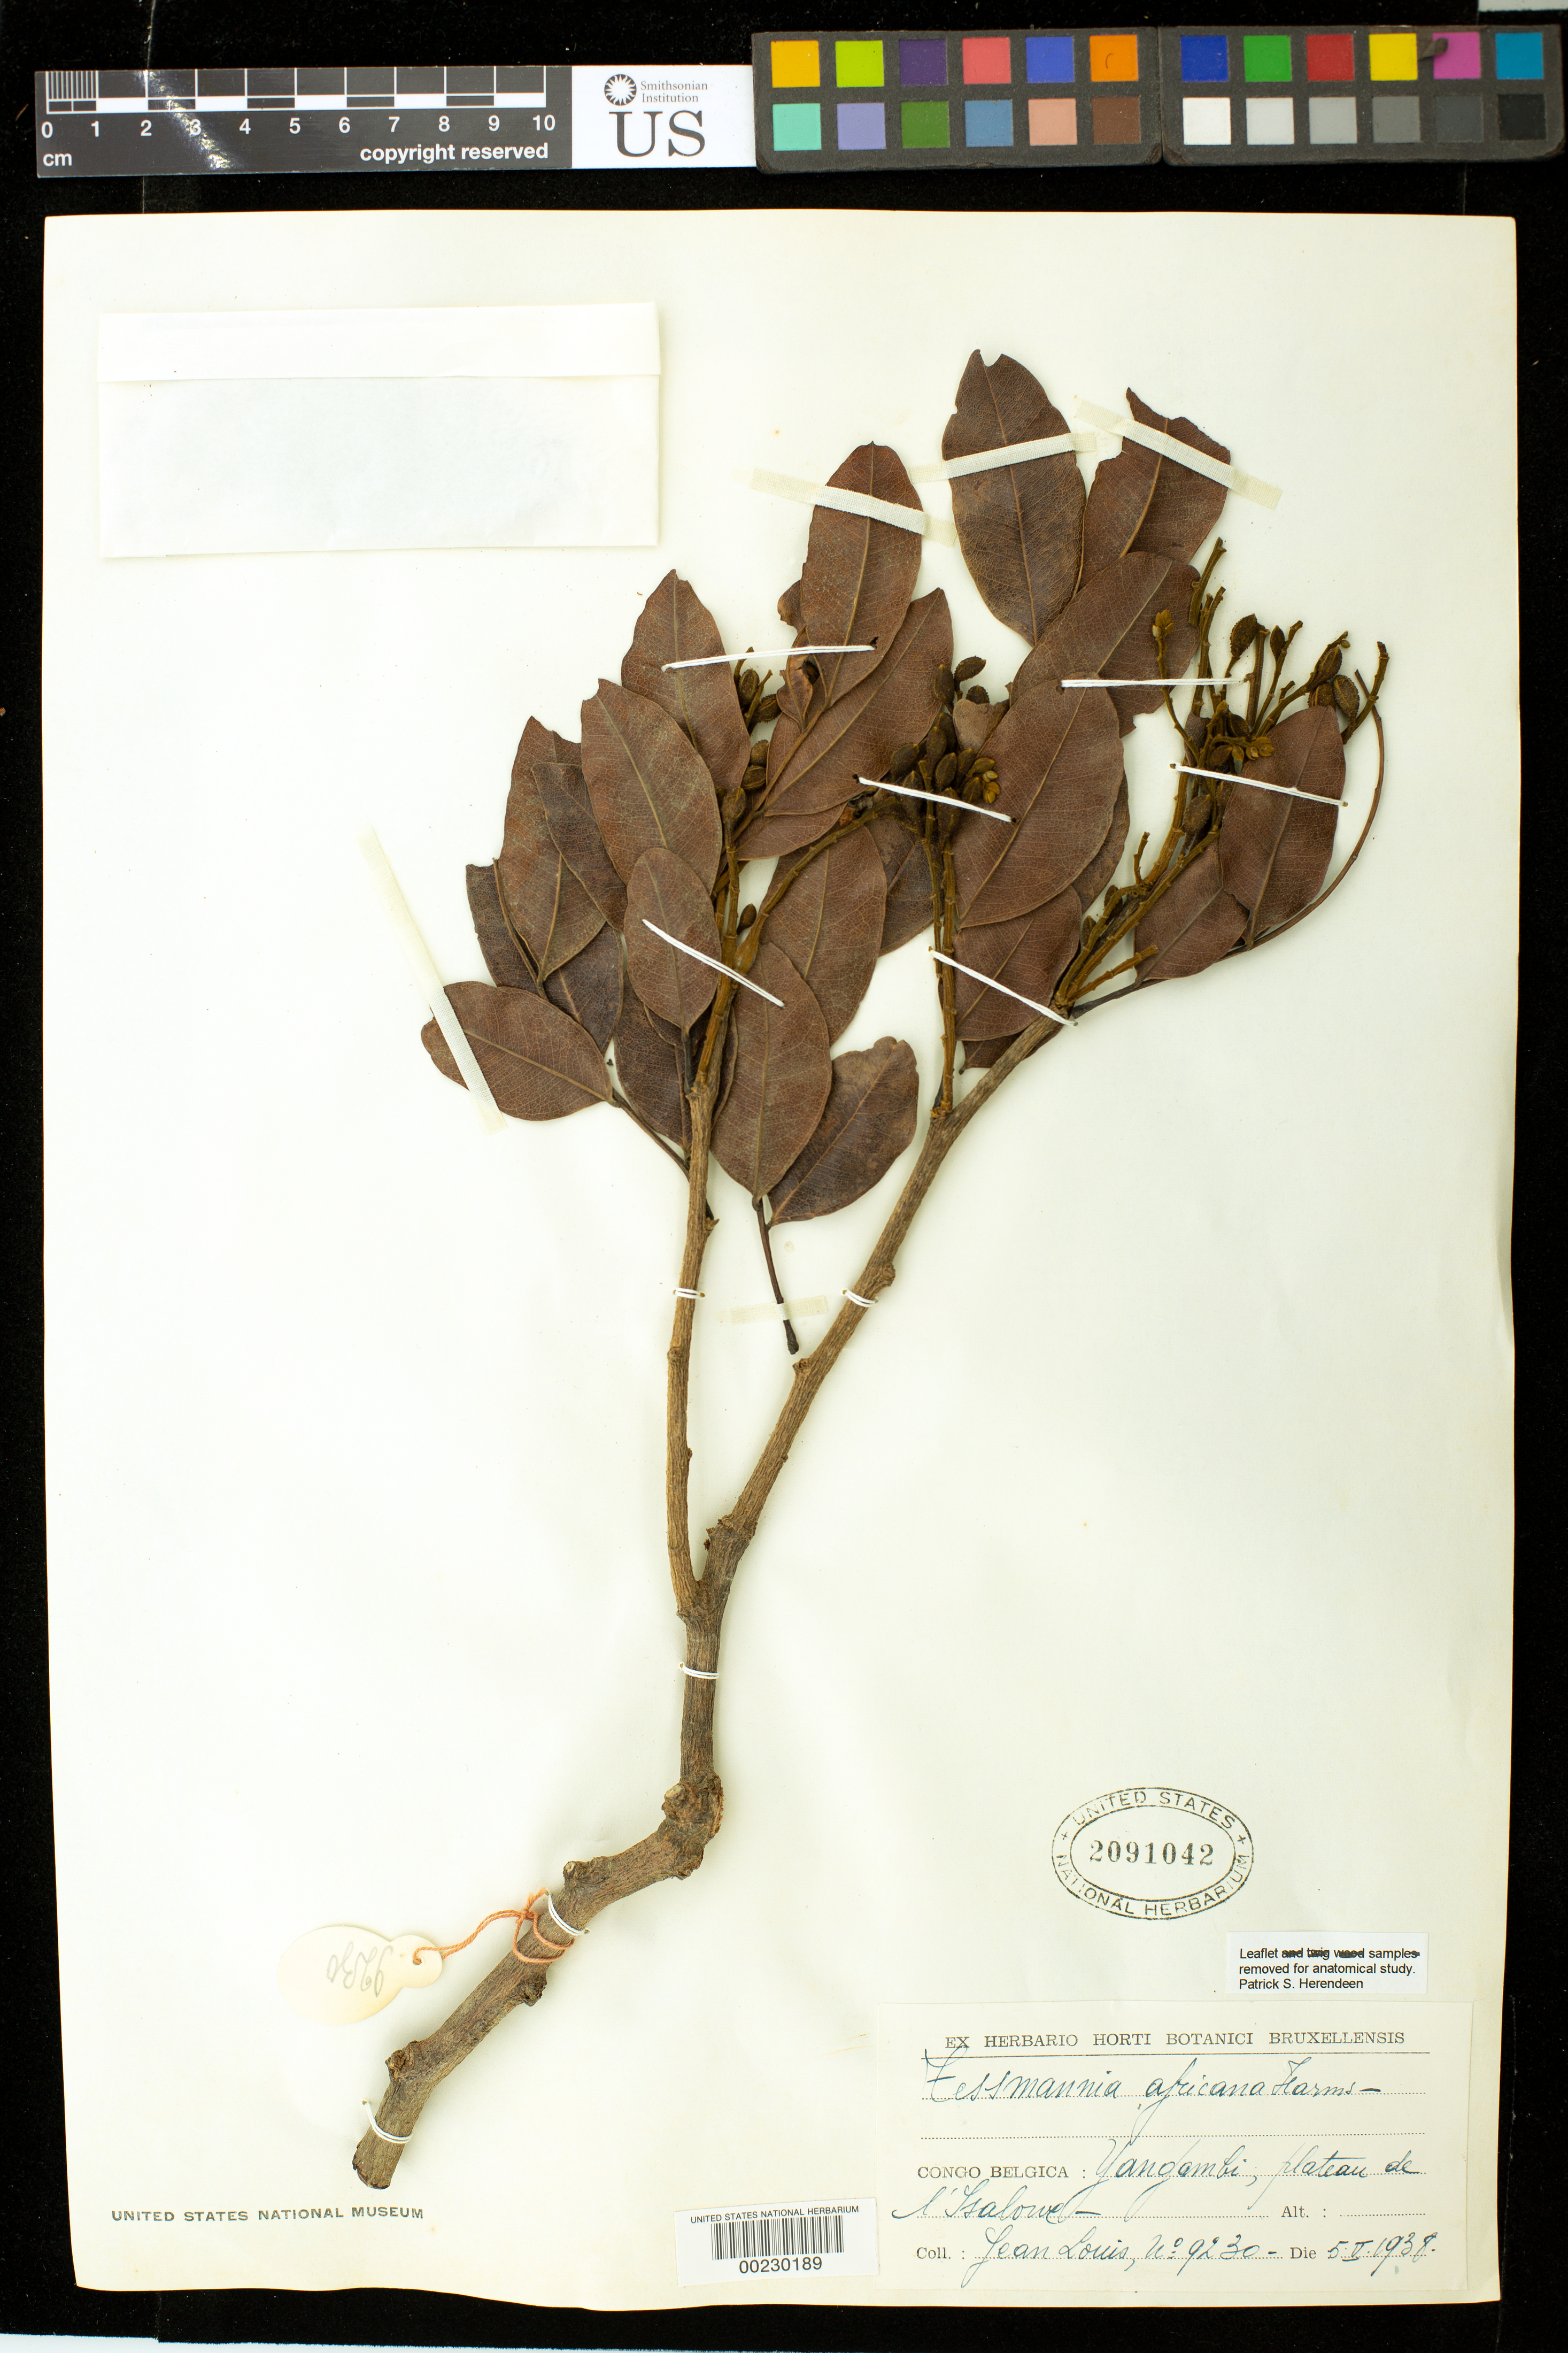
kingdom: Plantae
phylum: Tracheophyta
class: Magnoliopsida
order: Fabales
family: Fabaceae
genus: Tessmannia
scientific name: Tessmannia africana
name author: Harms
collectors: J. Louis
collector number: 9230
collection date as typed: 05 May 1938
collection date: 1938-05-05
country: Congo, Democratic Republic of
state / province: Tshopo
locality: Yangambi, plateau of isalowe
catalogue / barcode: US 2091042